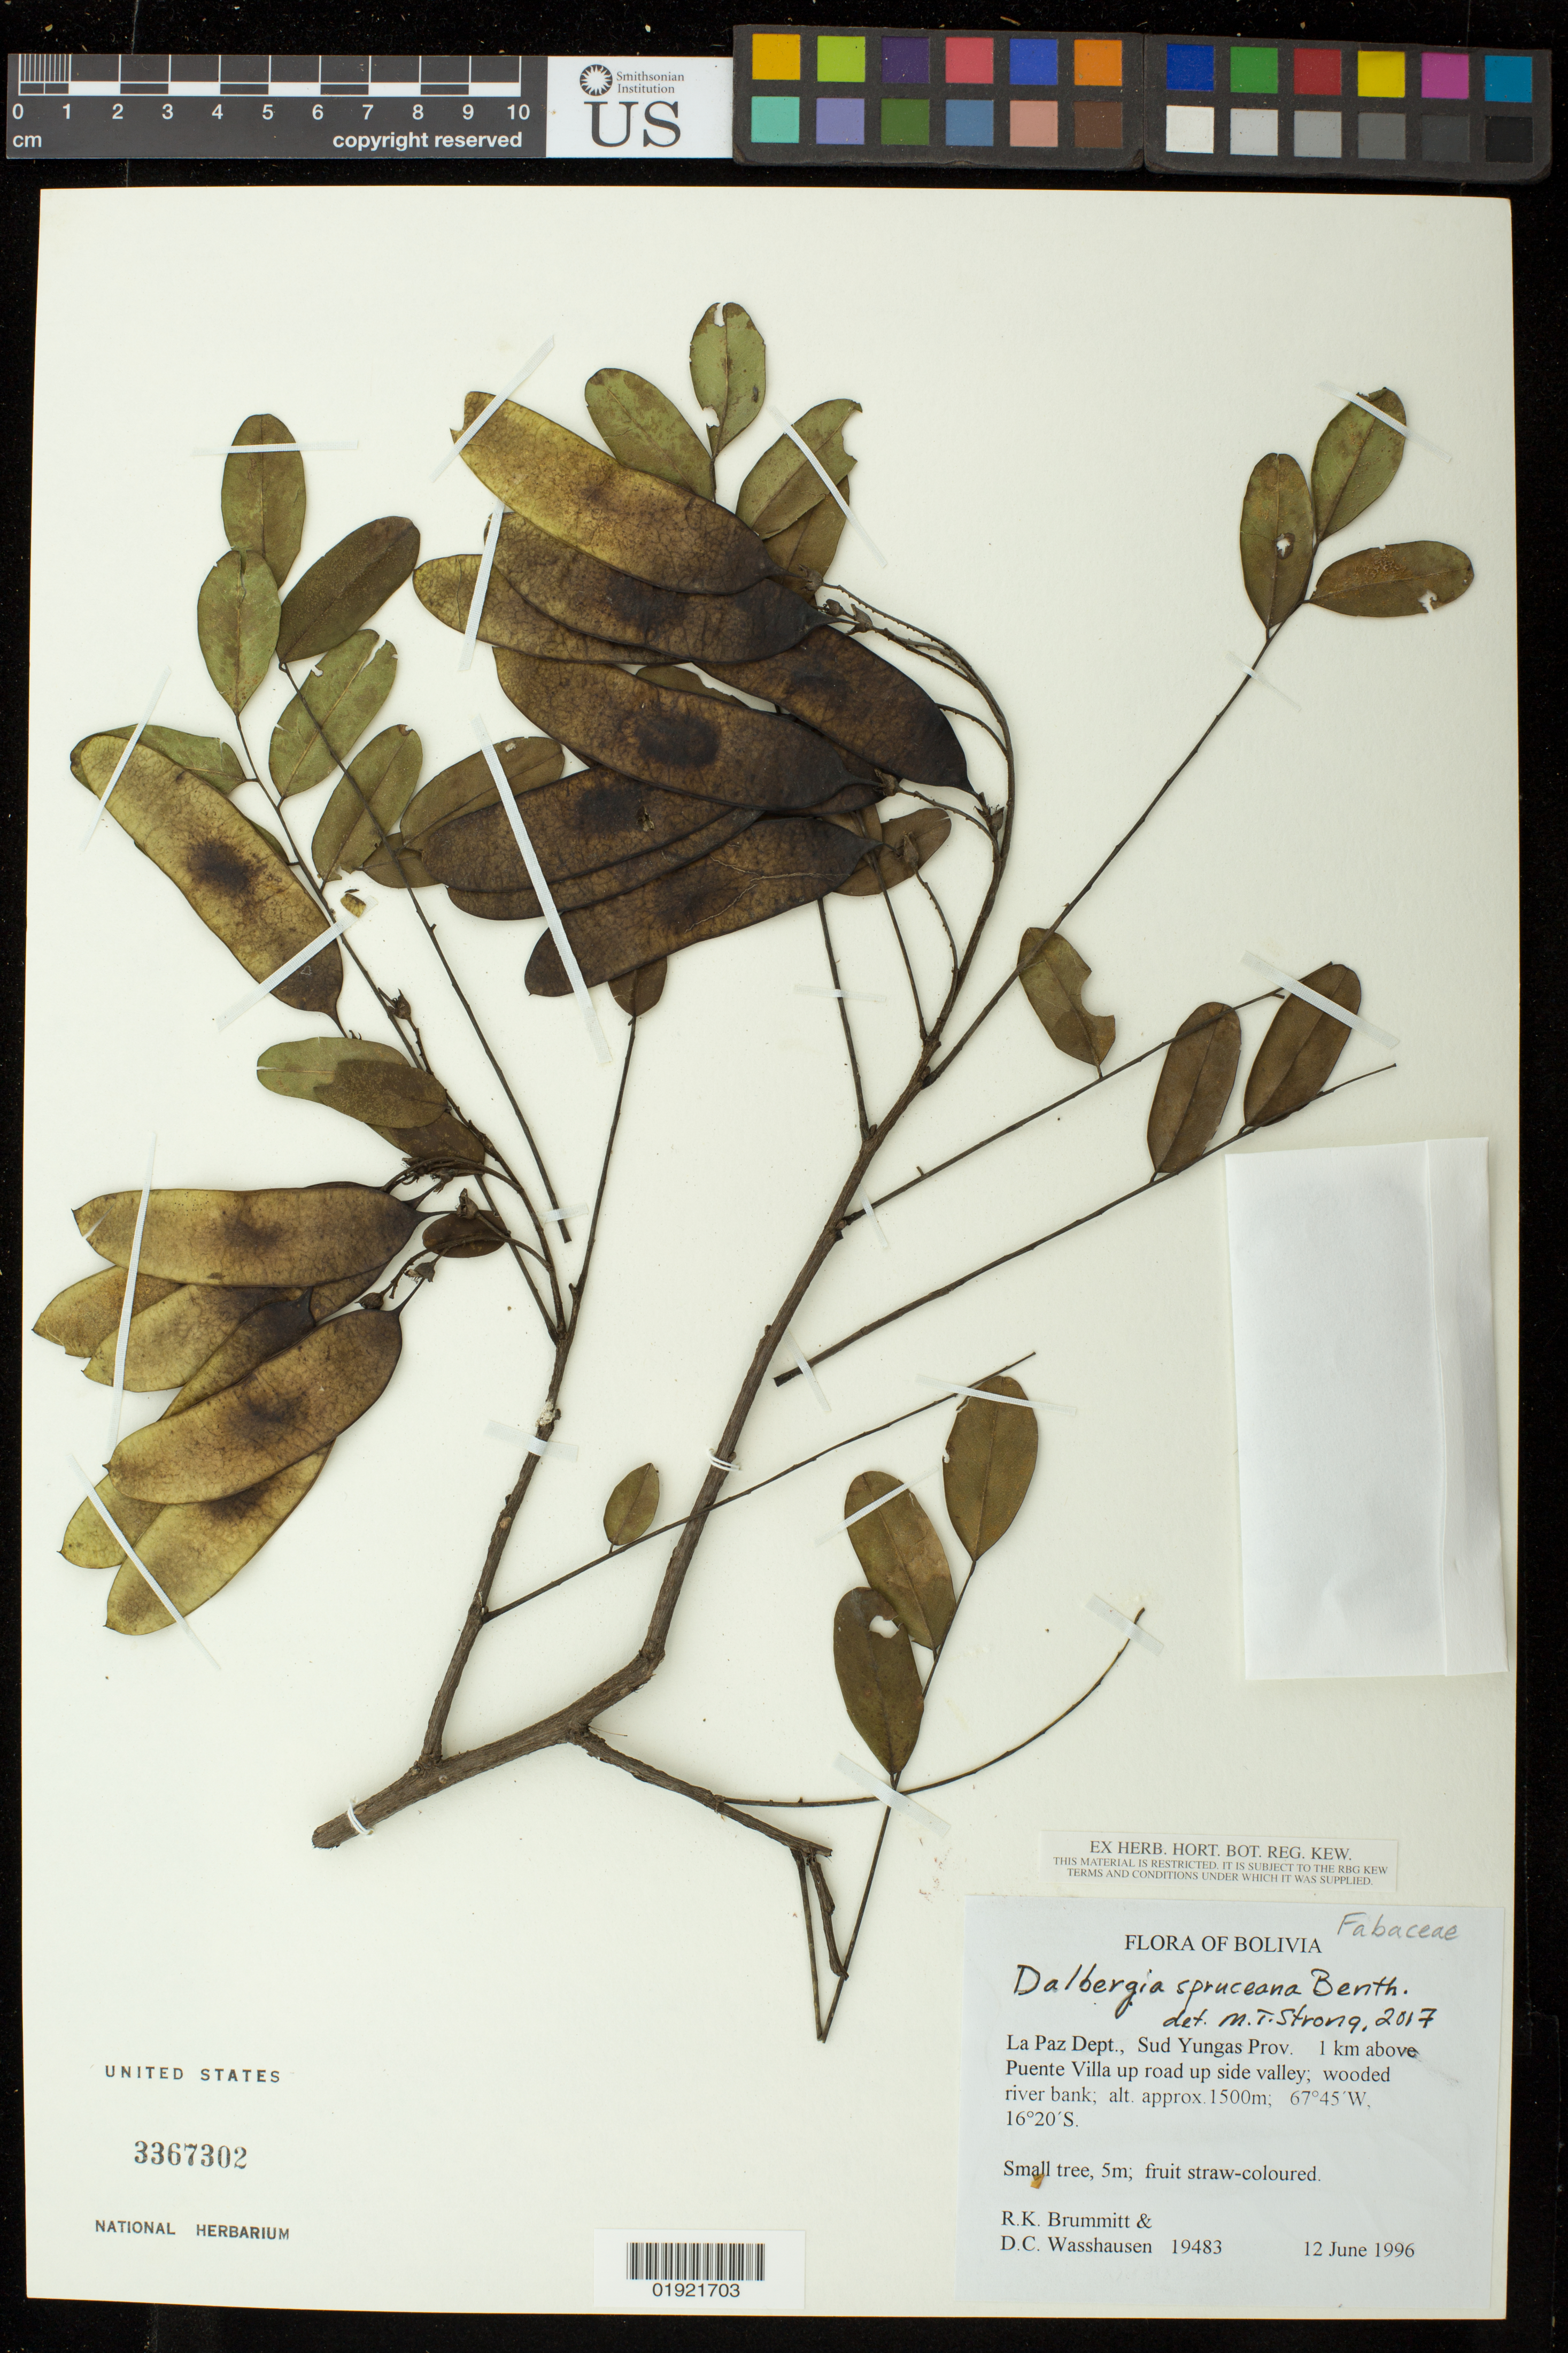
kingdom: Plantae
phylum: Tracheophyta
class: Magnoliopsida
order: Fabales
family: Fabaceae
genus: Dalbergia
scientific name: Dalbergia spruceana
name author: Benth.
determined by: Strong, M. T., (US), Smithsonian Institution - National Museum of Natural History (UNITED STATES)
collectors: R. K. Brummitt & D. C. Wasshausen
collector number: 19483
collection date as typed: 12 June 1996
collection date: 1996-06-12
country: Bolivia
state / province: La Paz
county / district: Sud Yungas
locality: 1 km above Puente Villa up road up side valley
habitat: wooded river bank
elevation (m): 1500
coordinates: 16 20 0 S, 67 45 0 W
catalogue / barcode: US 3367302